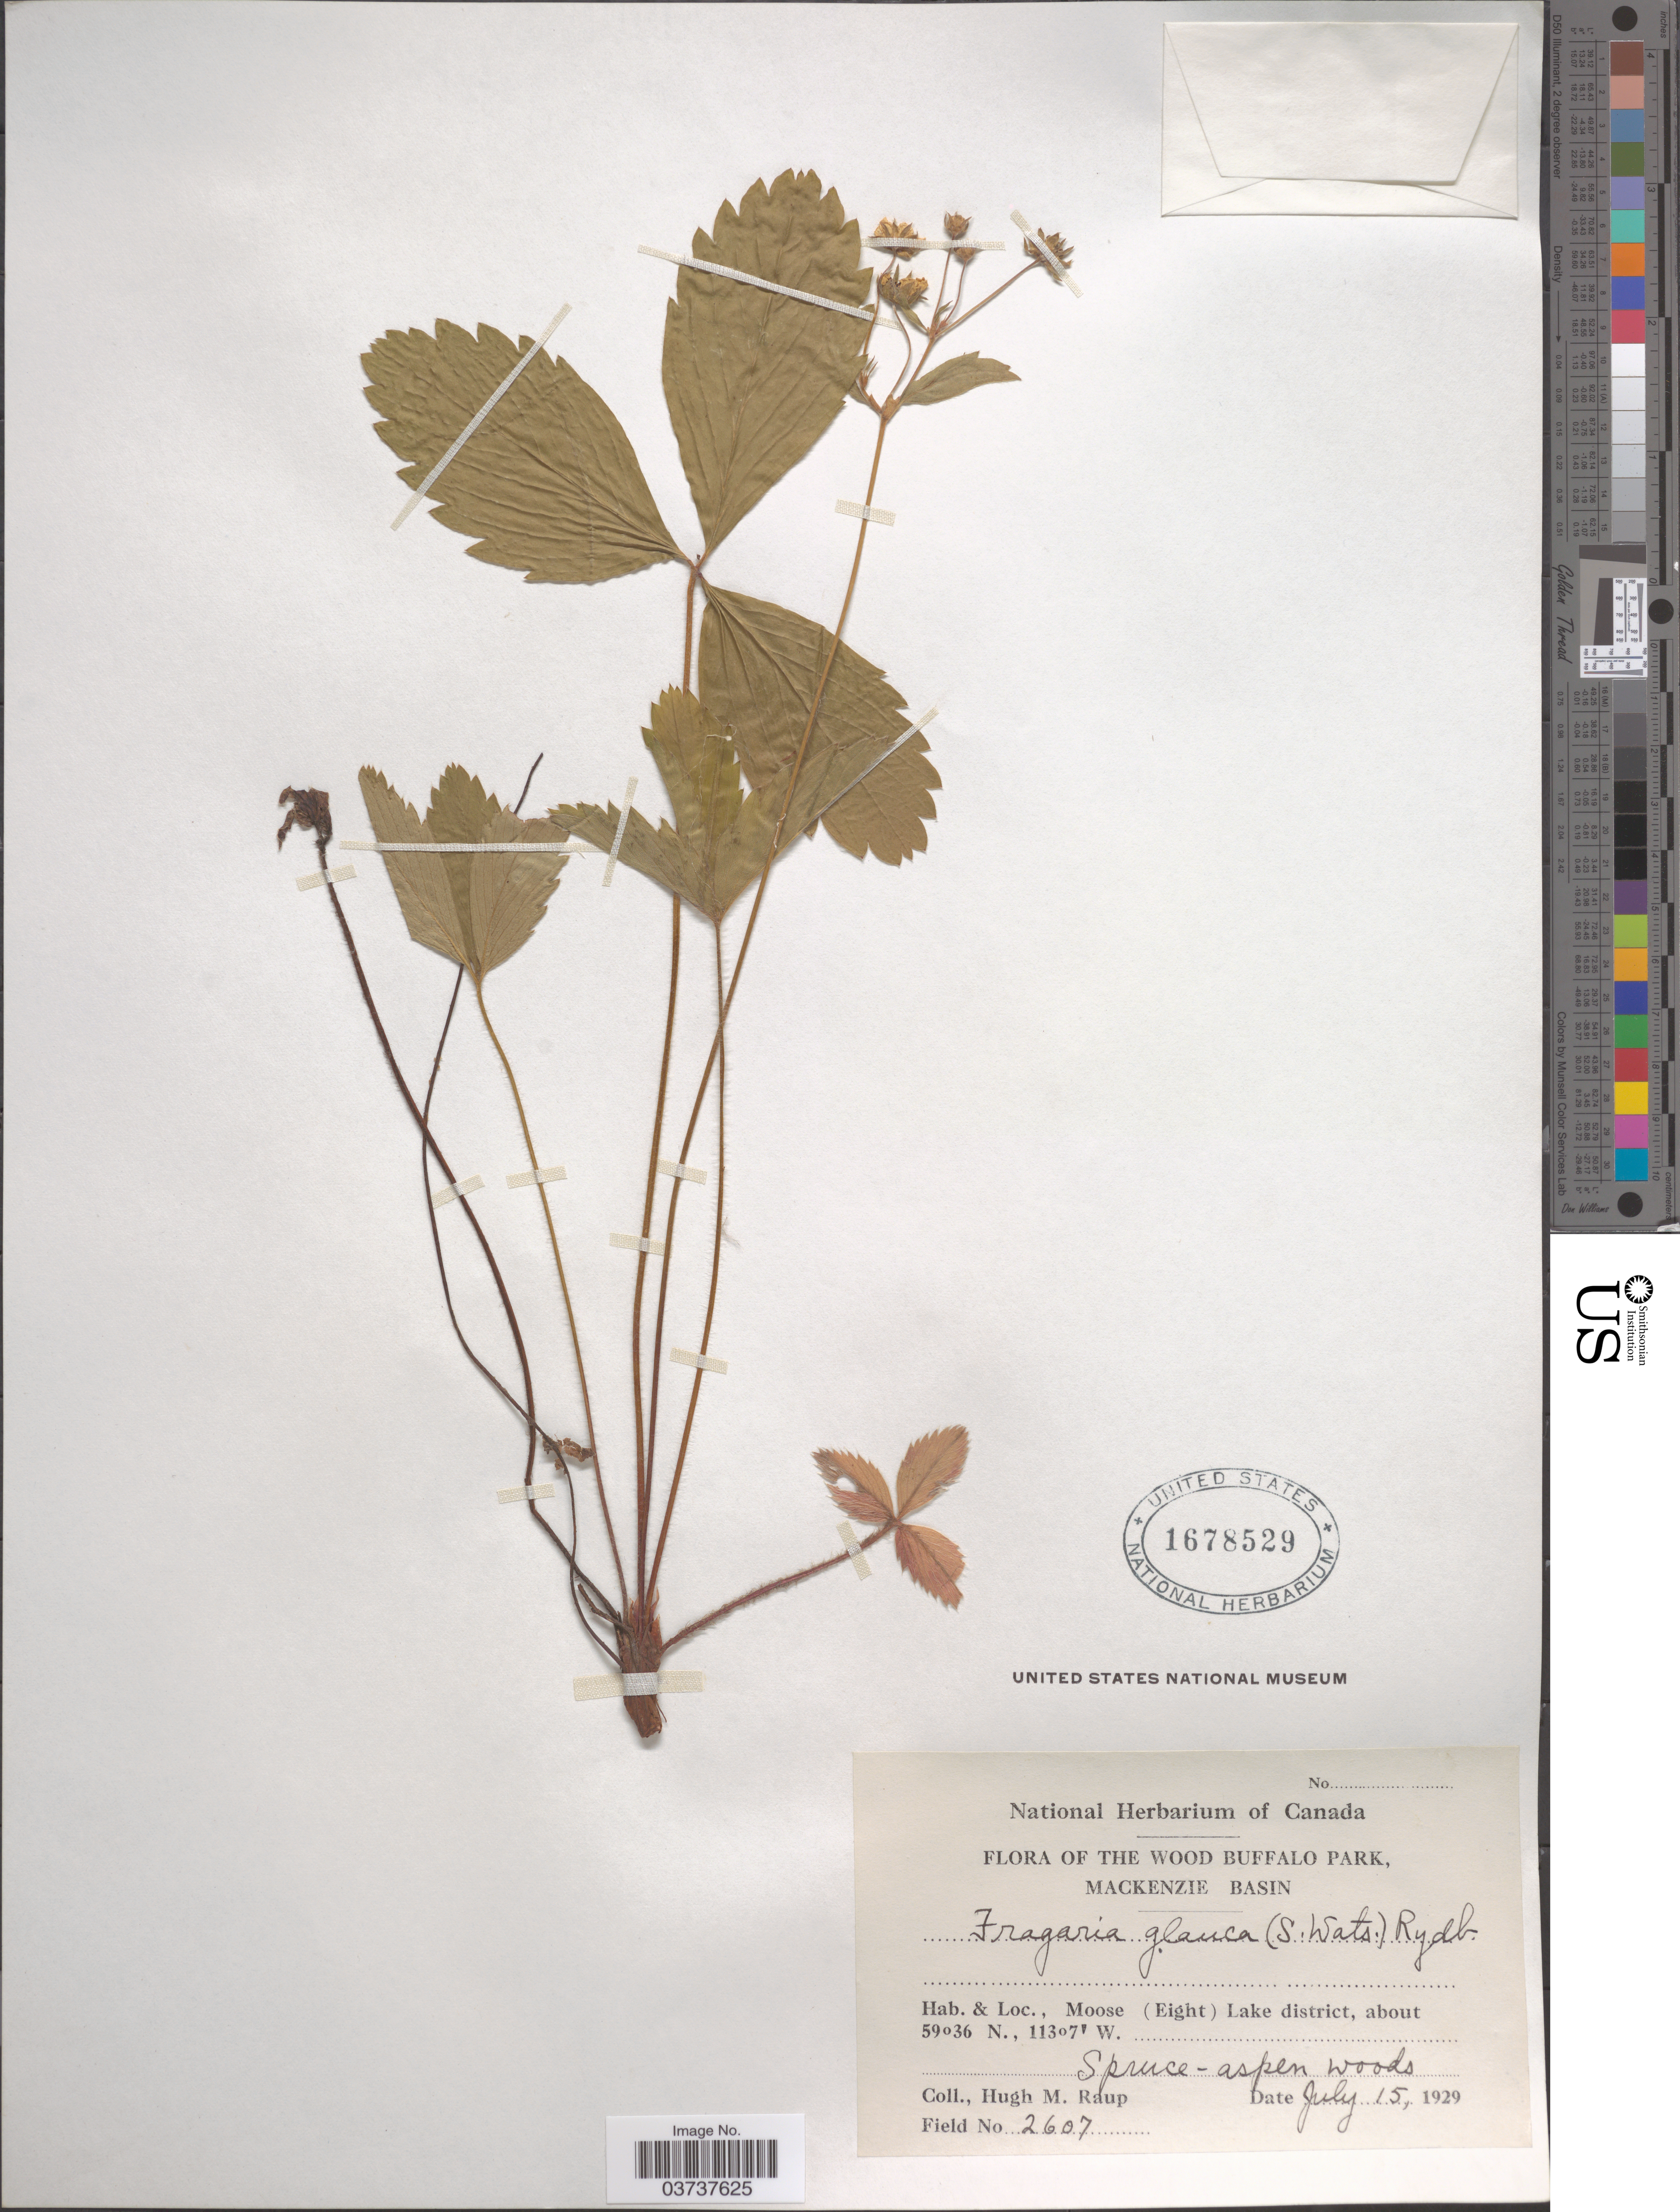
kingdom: Plantae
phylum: Tracheophyta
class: Magnoliopsida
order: Rosales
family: Rosaceae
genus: Fragaria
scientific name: Fragaria virginiana subsp. glauca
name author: (S. Watson) Staudt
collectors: H. Raup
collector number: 2607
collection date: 1929-07-15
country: Canada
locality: The Wood Buffalo Park, Mackenzie Basin. Moose (Eight) Lake district.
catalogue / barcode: US 1678529